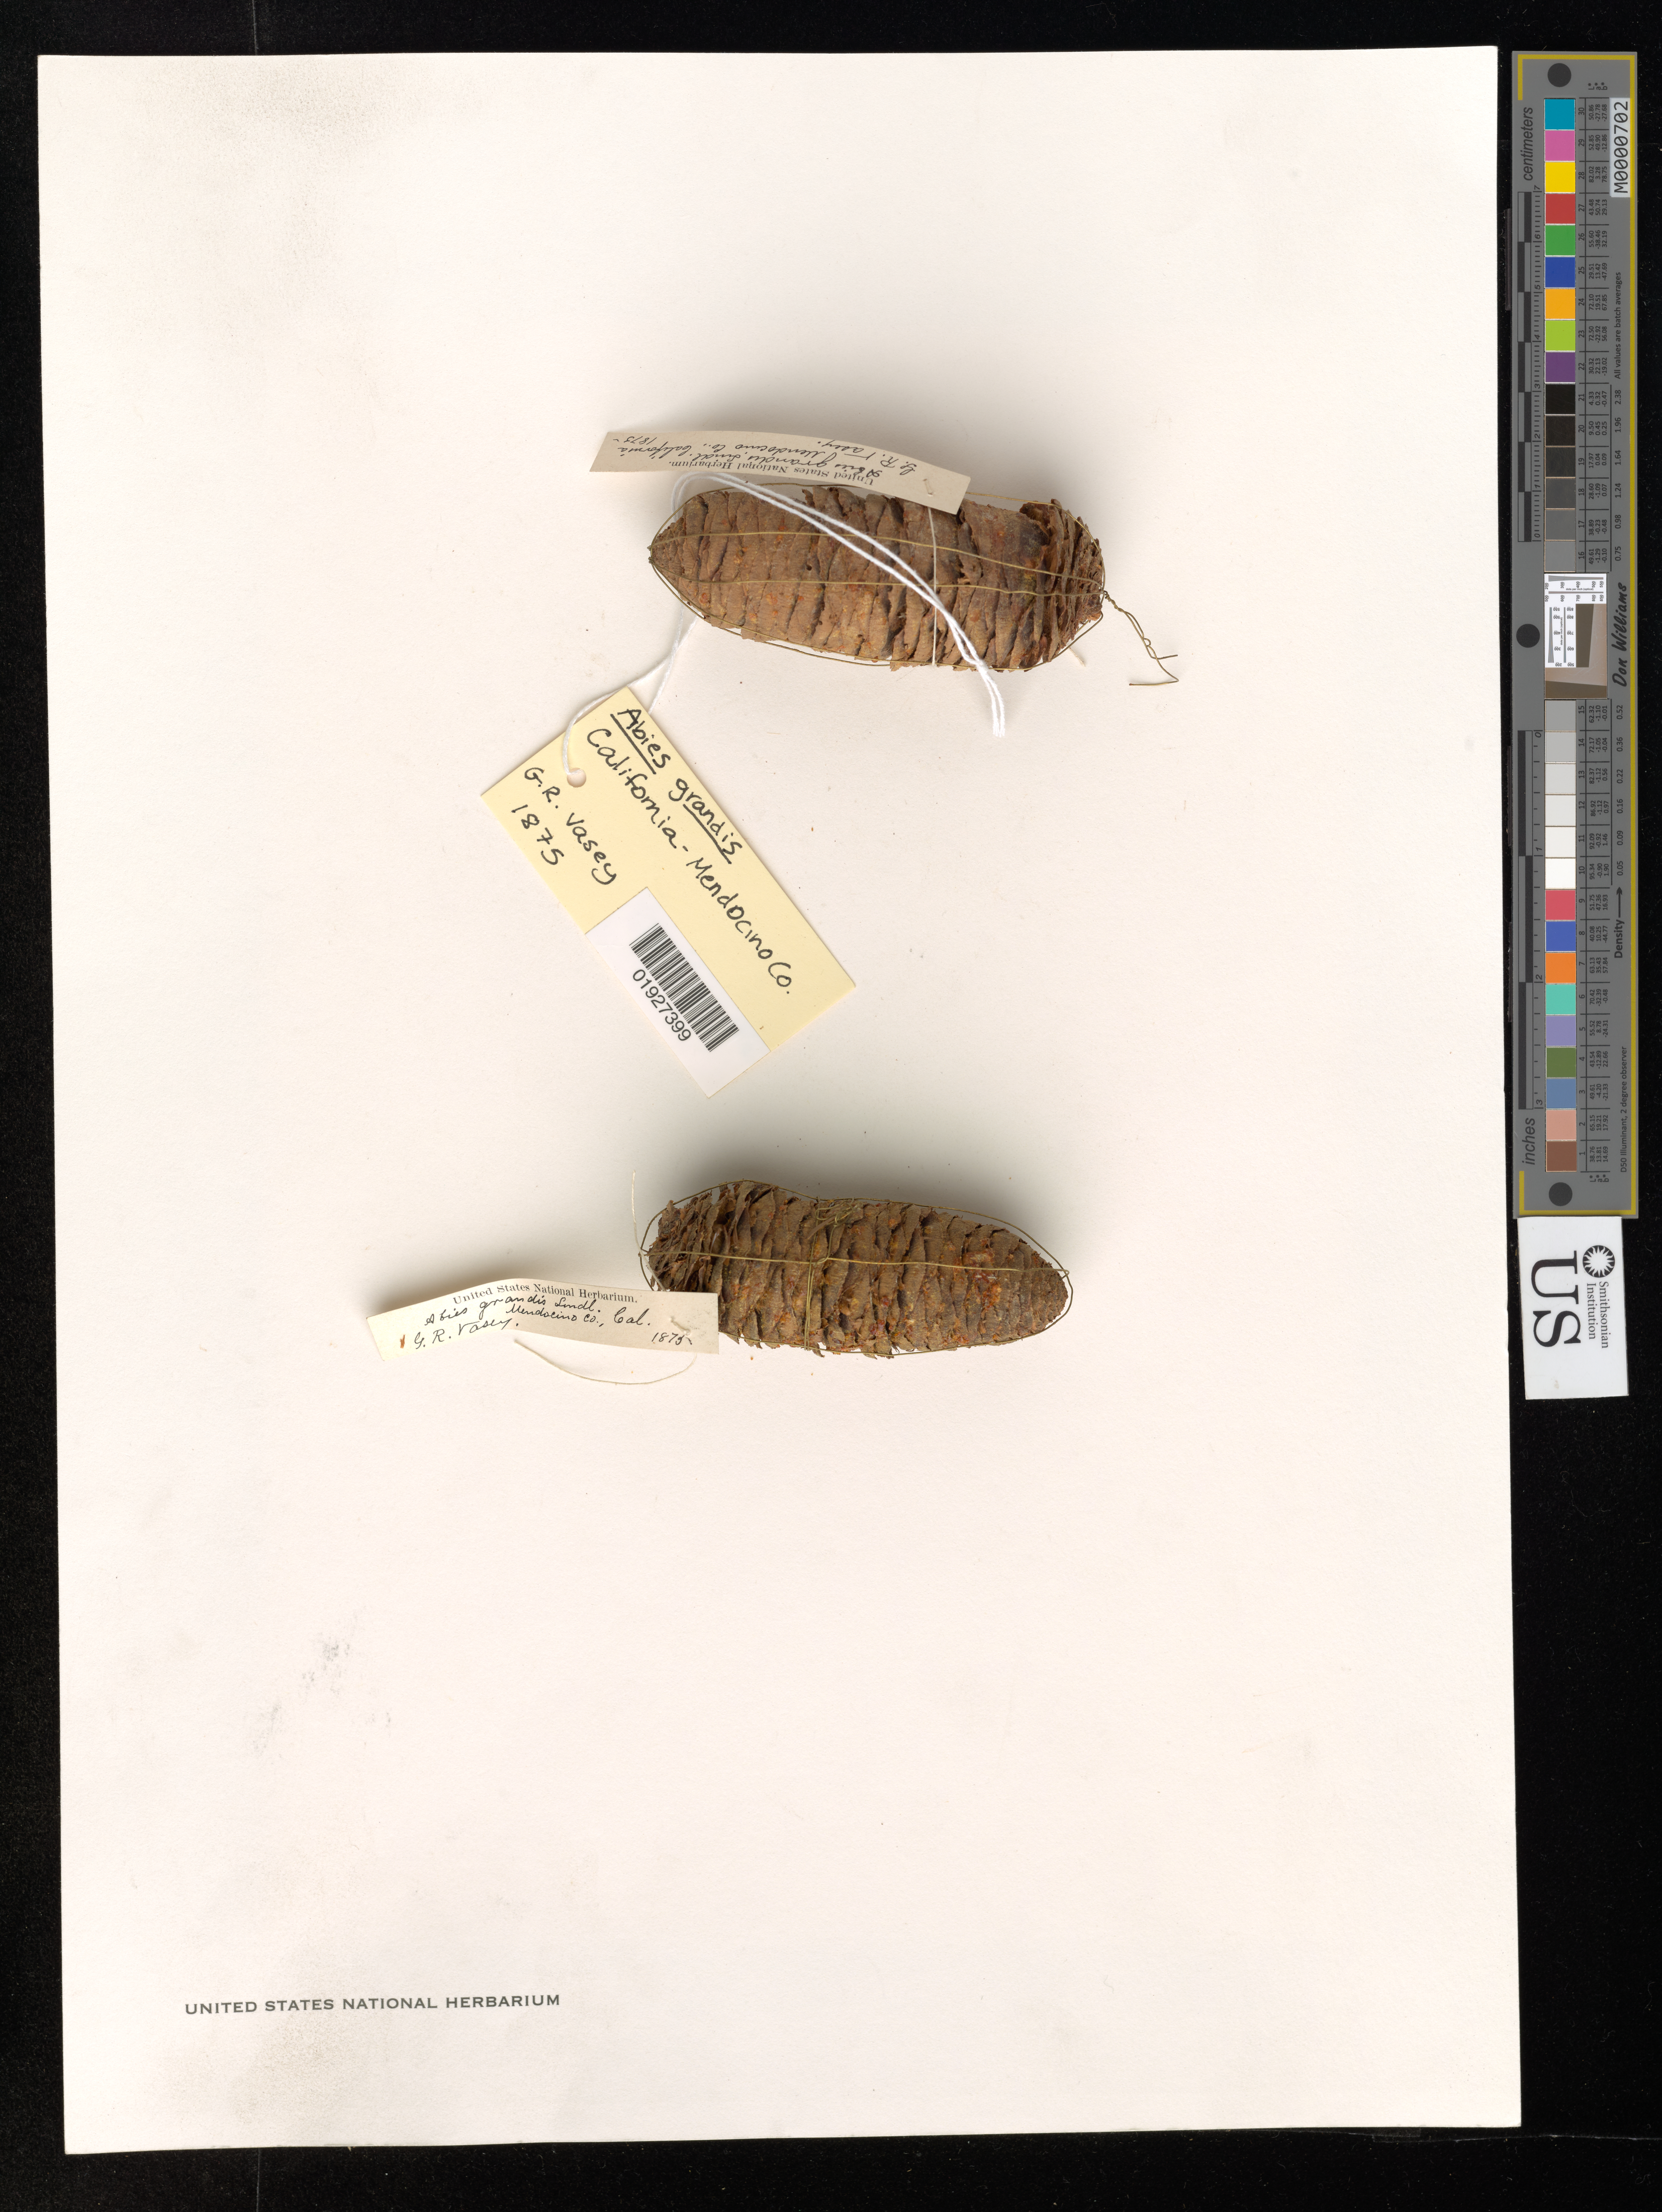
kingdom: Plantae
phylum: Tracheophyta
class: Pinopsida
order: Pinales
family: Pinaceae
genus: Abies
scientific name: Abies grandis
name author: (Douglas ex D. Don) Lindl.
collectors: G. R. Vasey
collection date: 1875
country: United States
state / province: California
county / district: Mendocino